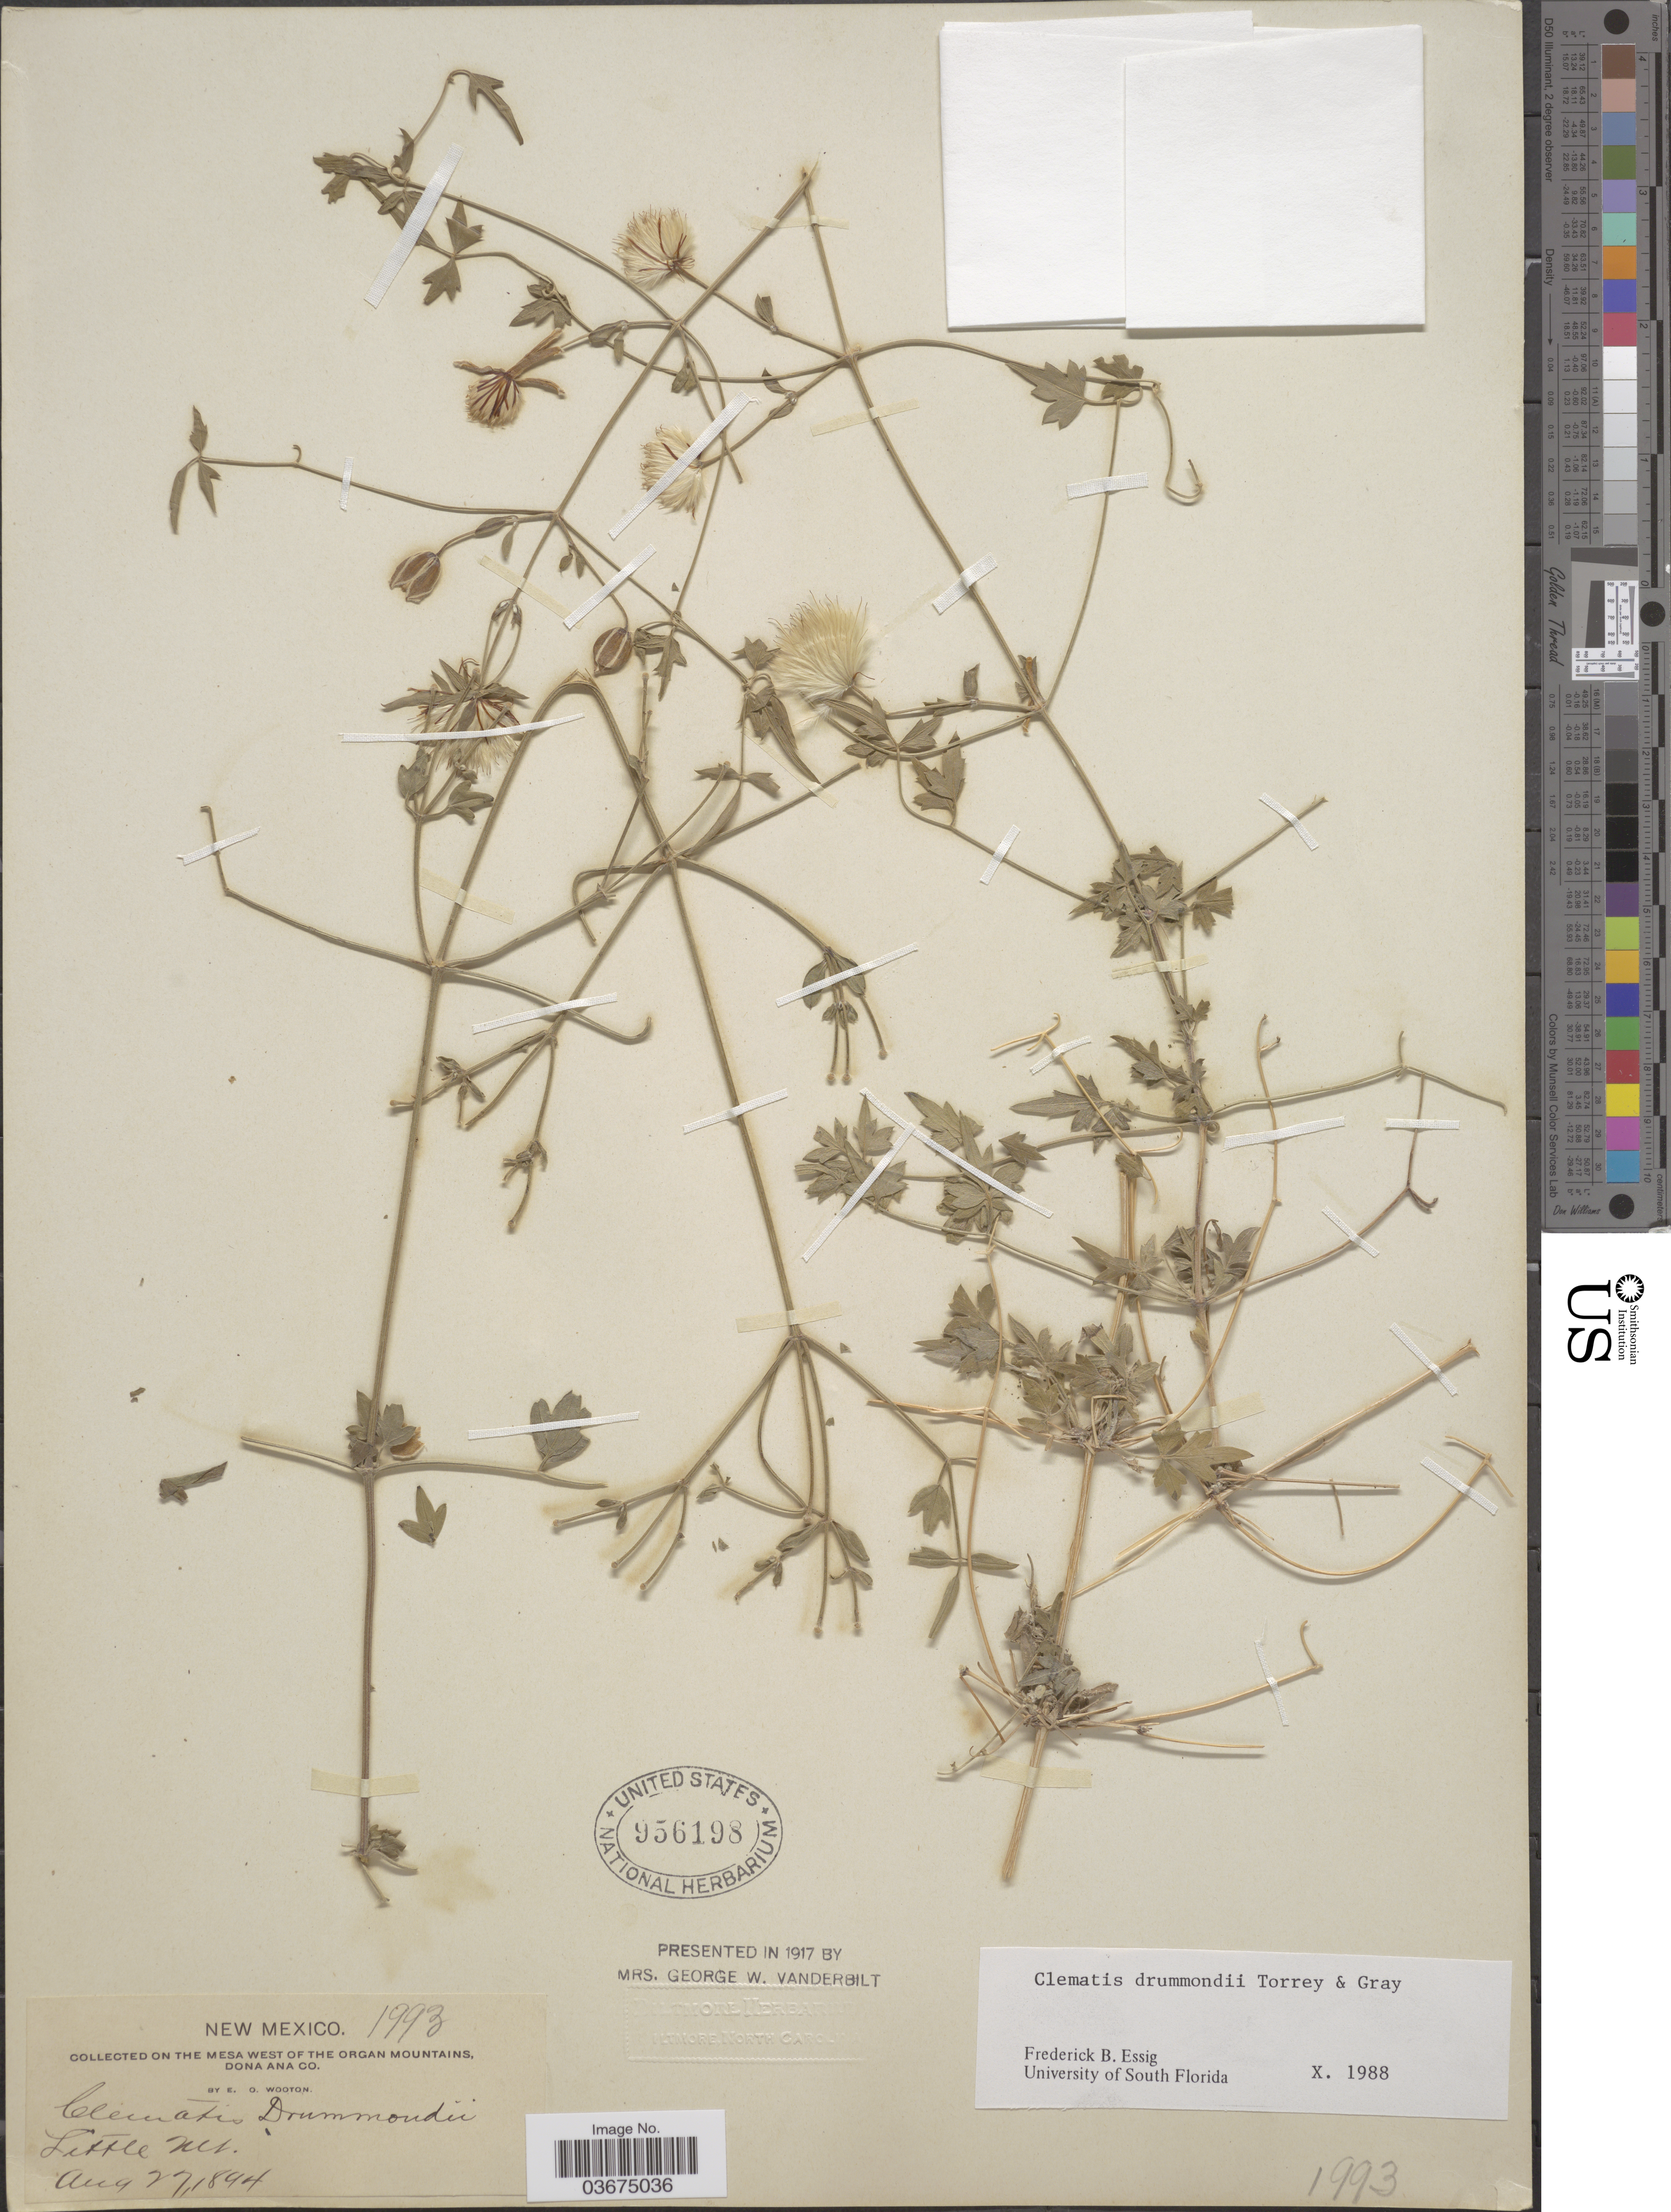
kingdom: Plantae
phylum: Tracheophyta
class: Magnoliopsida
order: Ranunculales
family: Ranunculaceae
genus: Clematis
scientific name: Clematis drummondii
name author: Torr. & A. Gray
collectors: E. O. Wooton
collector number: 1993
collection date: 1894-08-27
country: United States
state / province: New Mexico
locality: On the mesa west of the Organ Mountains, Dona Ana Co. Little Mt.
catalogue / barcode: US 956198